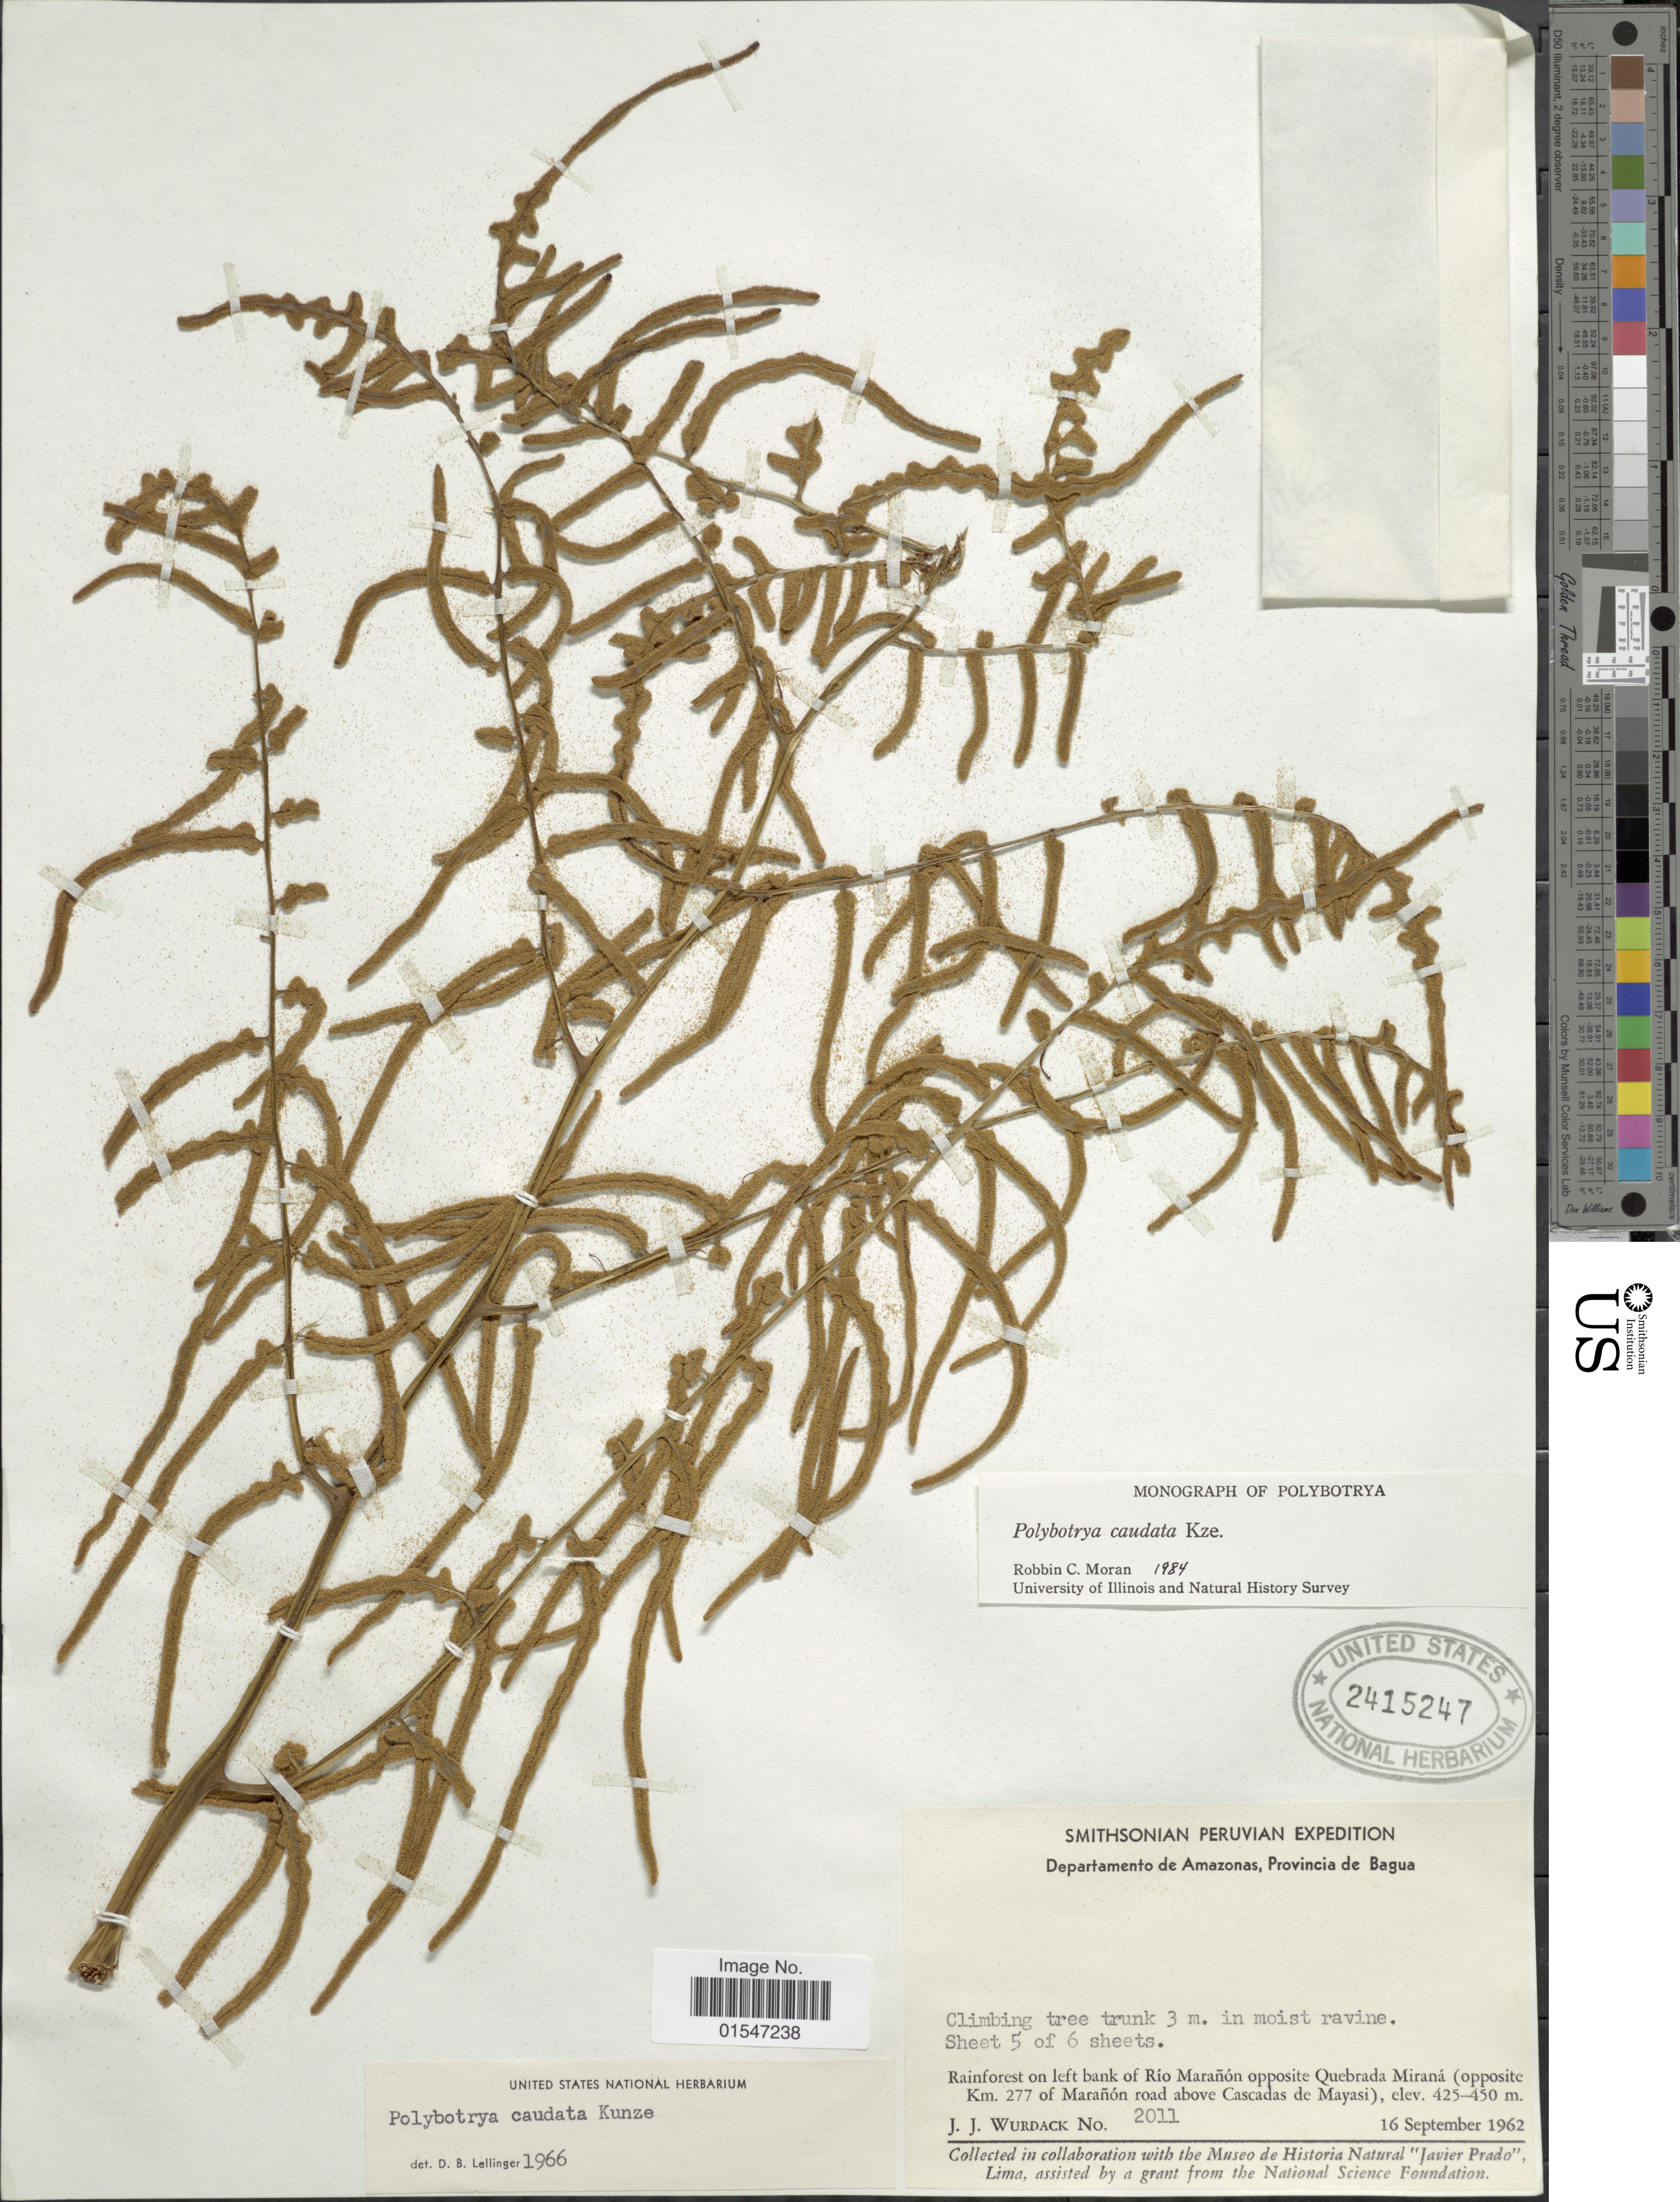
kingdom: Plantae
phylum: Tracheophyta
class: Polypodiopsida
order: Polypodiales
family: Dryopteridaceae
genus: Polybotrya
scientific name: Polybotrya caudata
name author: Kunze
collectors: J. J. Wurdack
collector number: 2011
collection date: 1962-09-16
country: Peru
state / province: Amazonas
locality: Provincia de Bagua, rainforest on lef bank of Río Marañón opposite Quebrada Miraná (opposite km. 277 of Marañón road above Cascadas de Mayasi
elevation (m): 425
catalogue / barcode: US 2415247